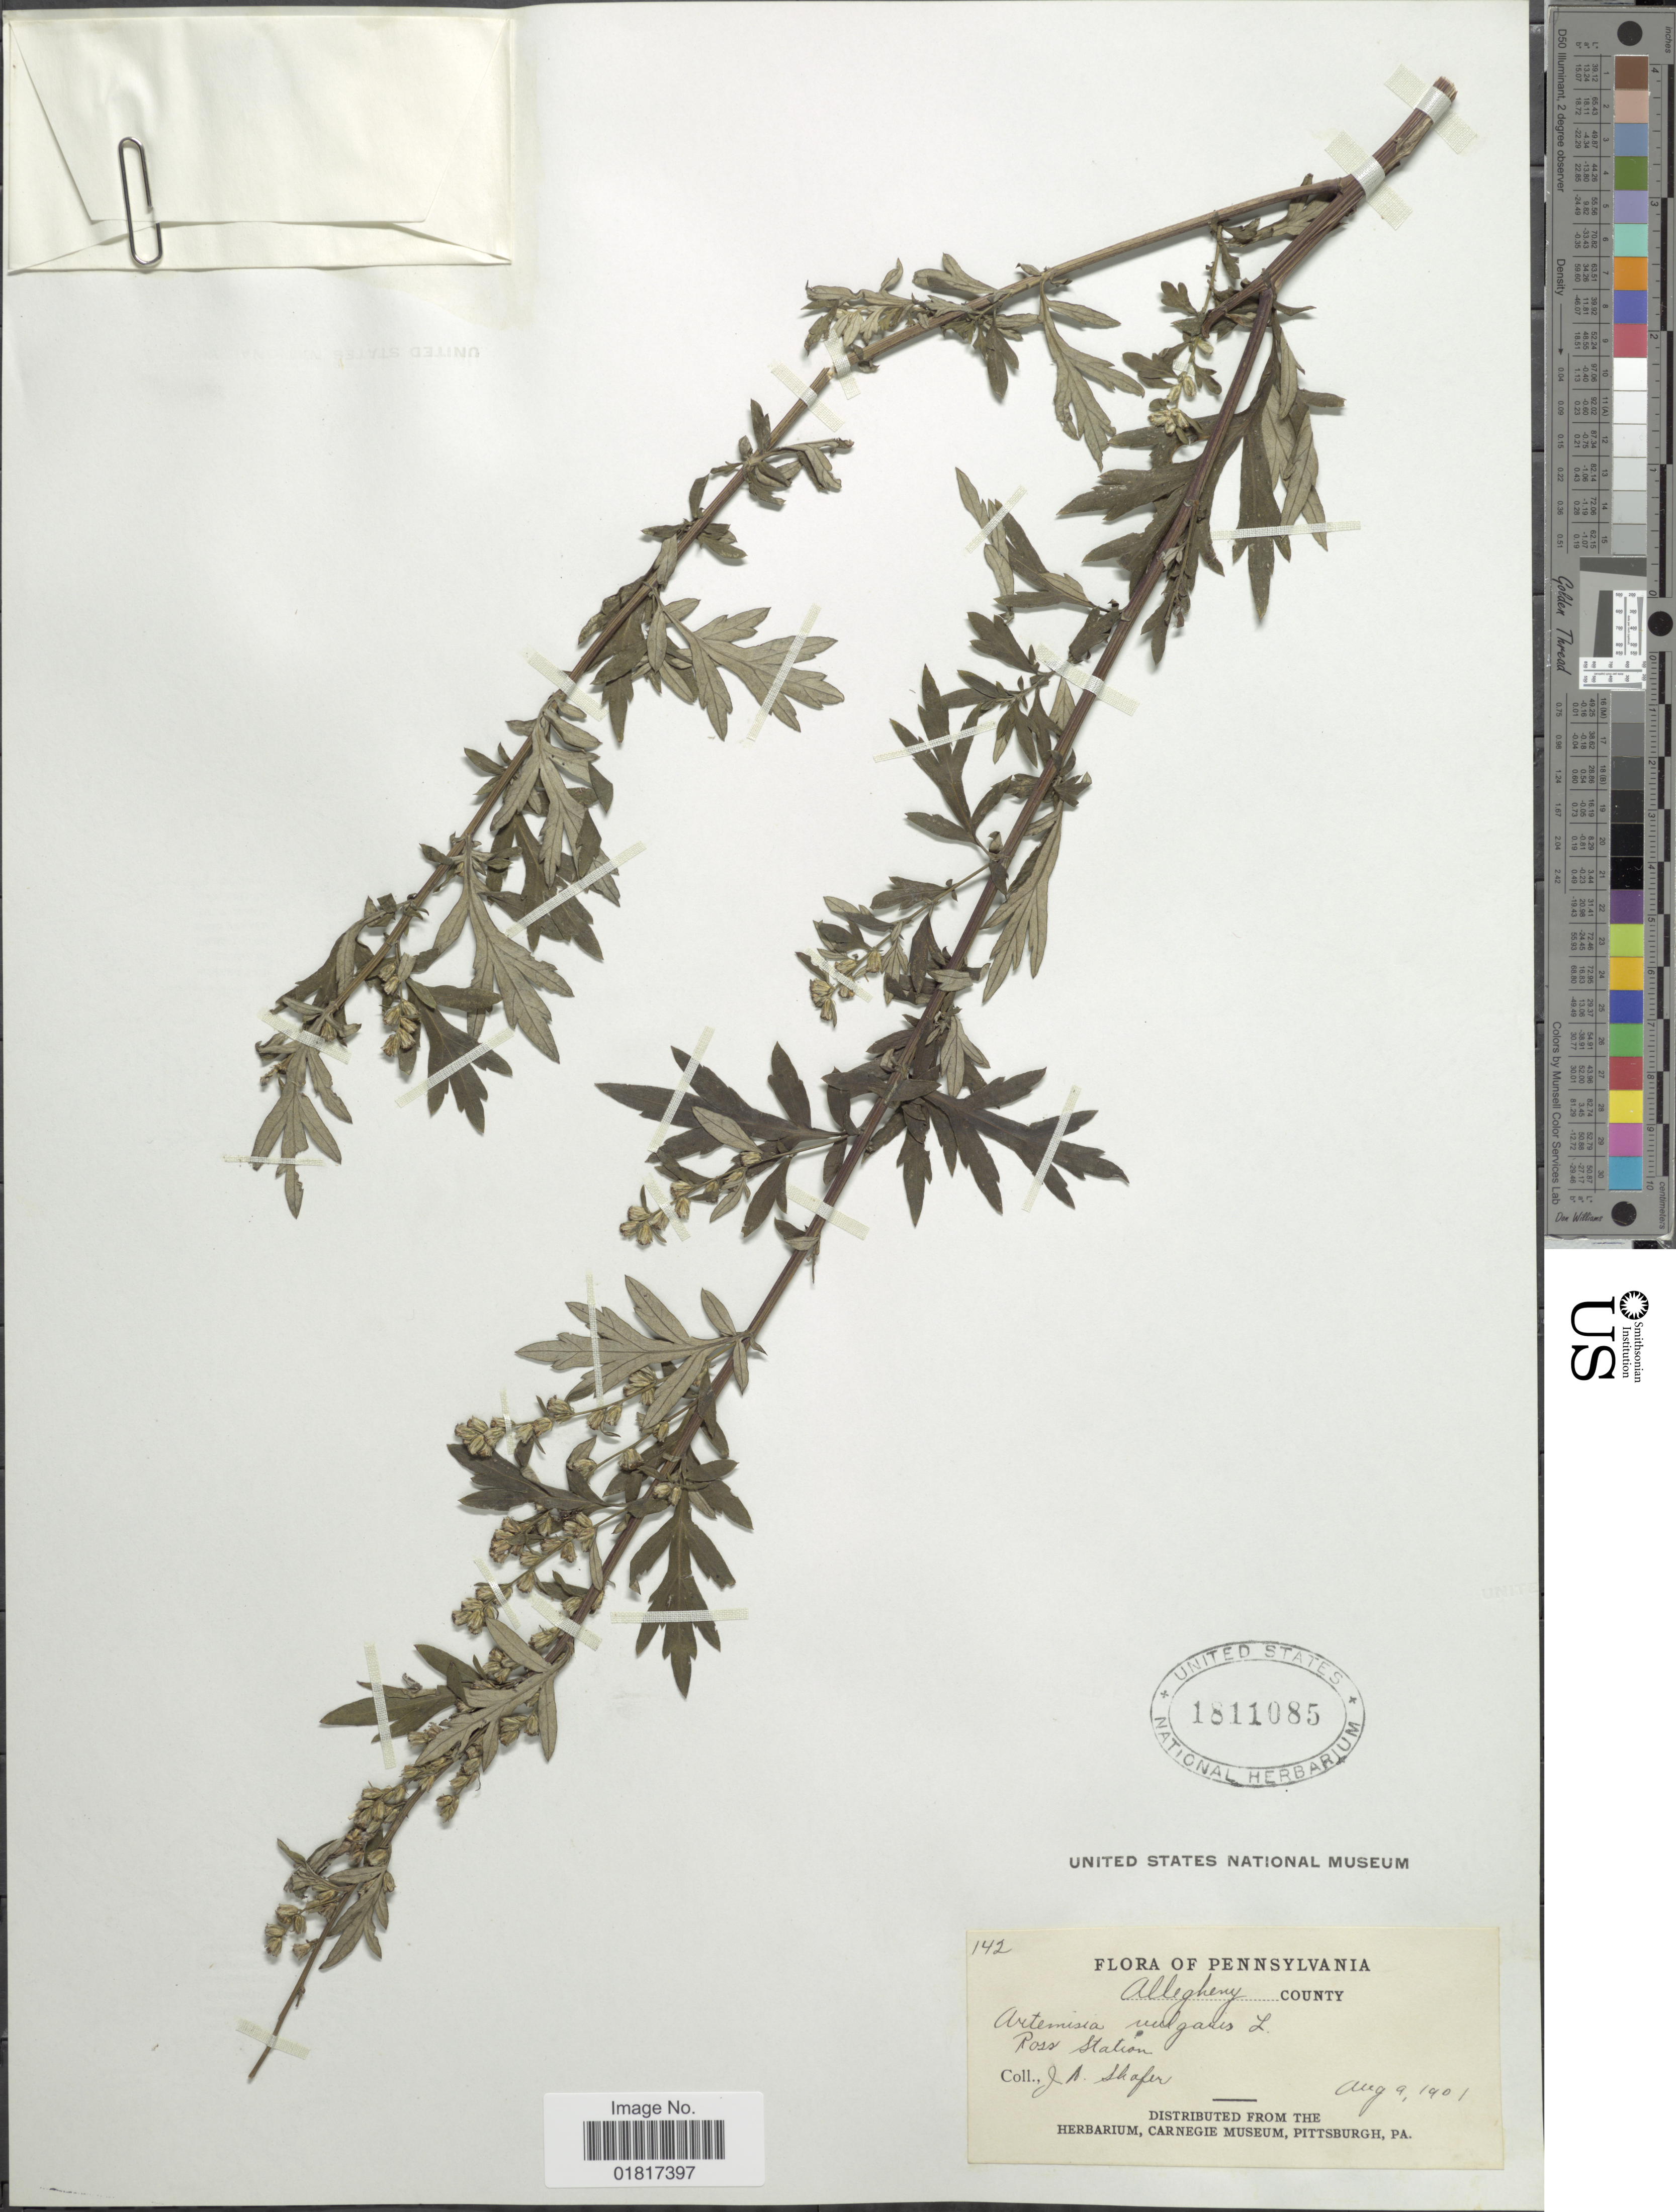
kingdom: Plantae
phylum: Tracheophyta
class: Magnoliopsida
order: Asterales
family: Asteraceae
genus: Artemisia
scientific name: Artemisia vulgaris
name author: L.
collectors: J. A. Shafer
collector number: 142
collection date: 1901-08-09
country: United States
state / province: Pennsylvania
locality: Allegheny County, Ross Station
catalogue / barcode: US 1811085